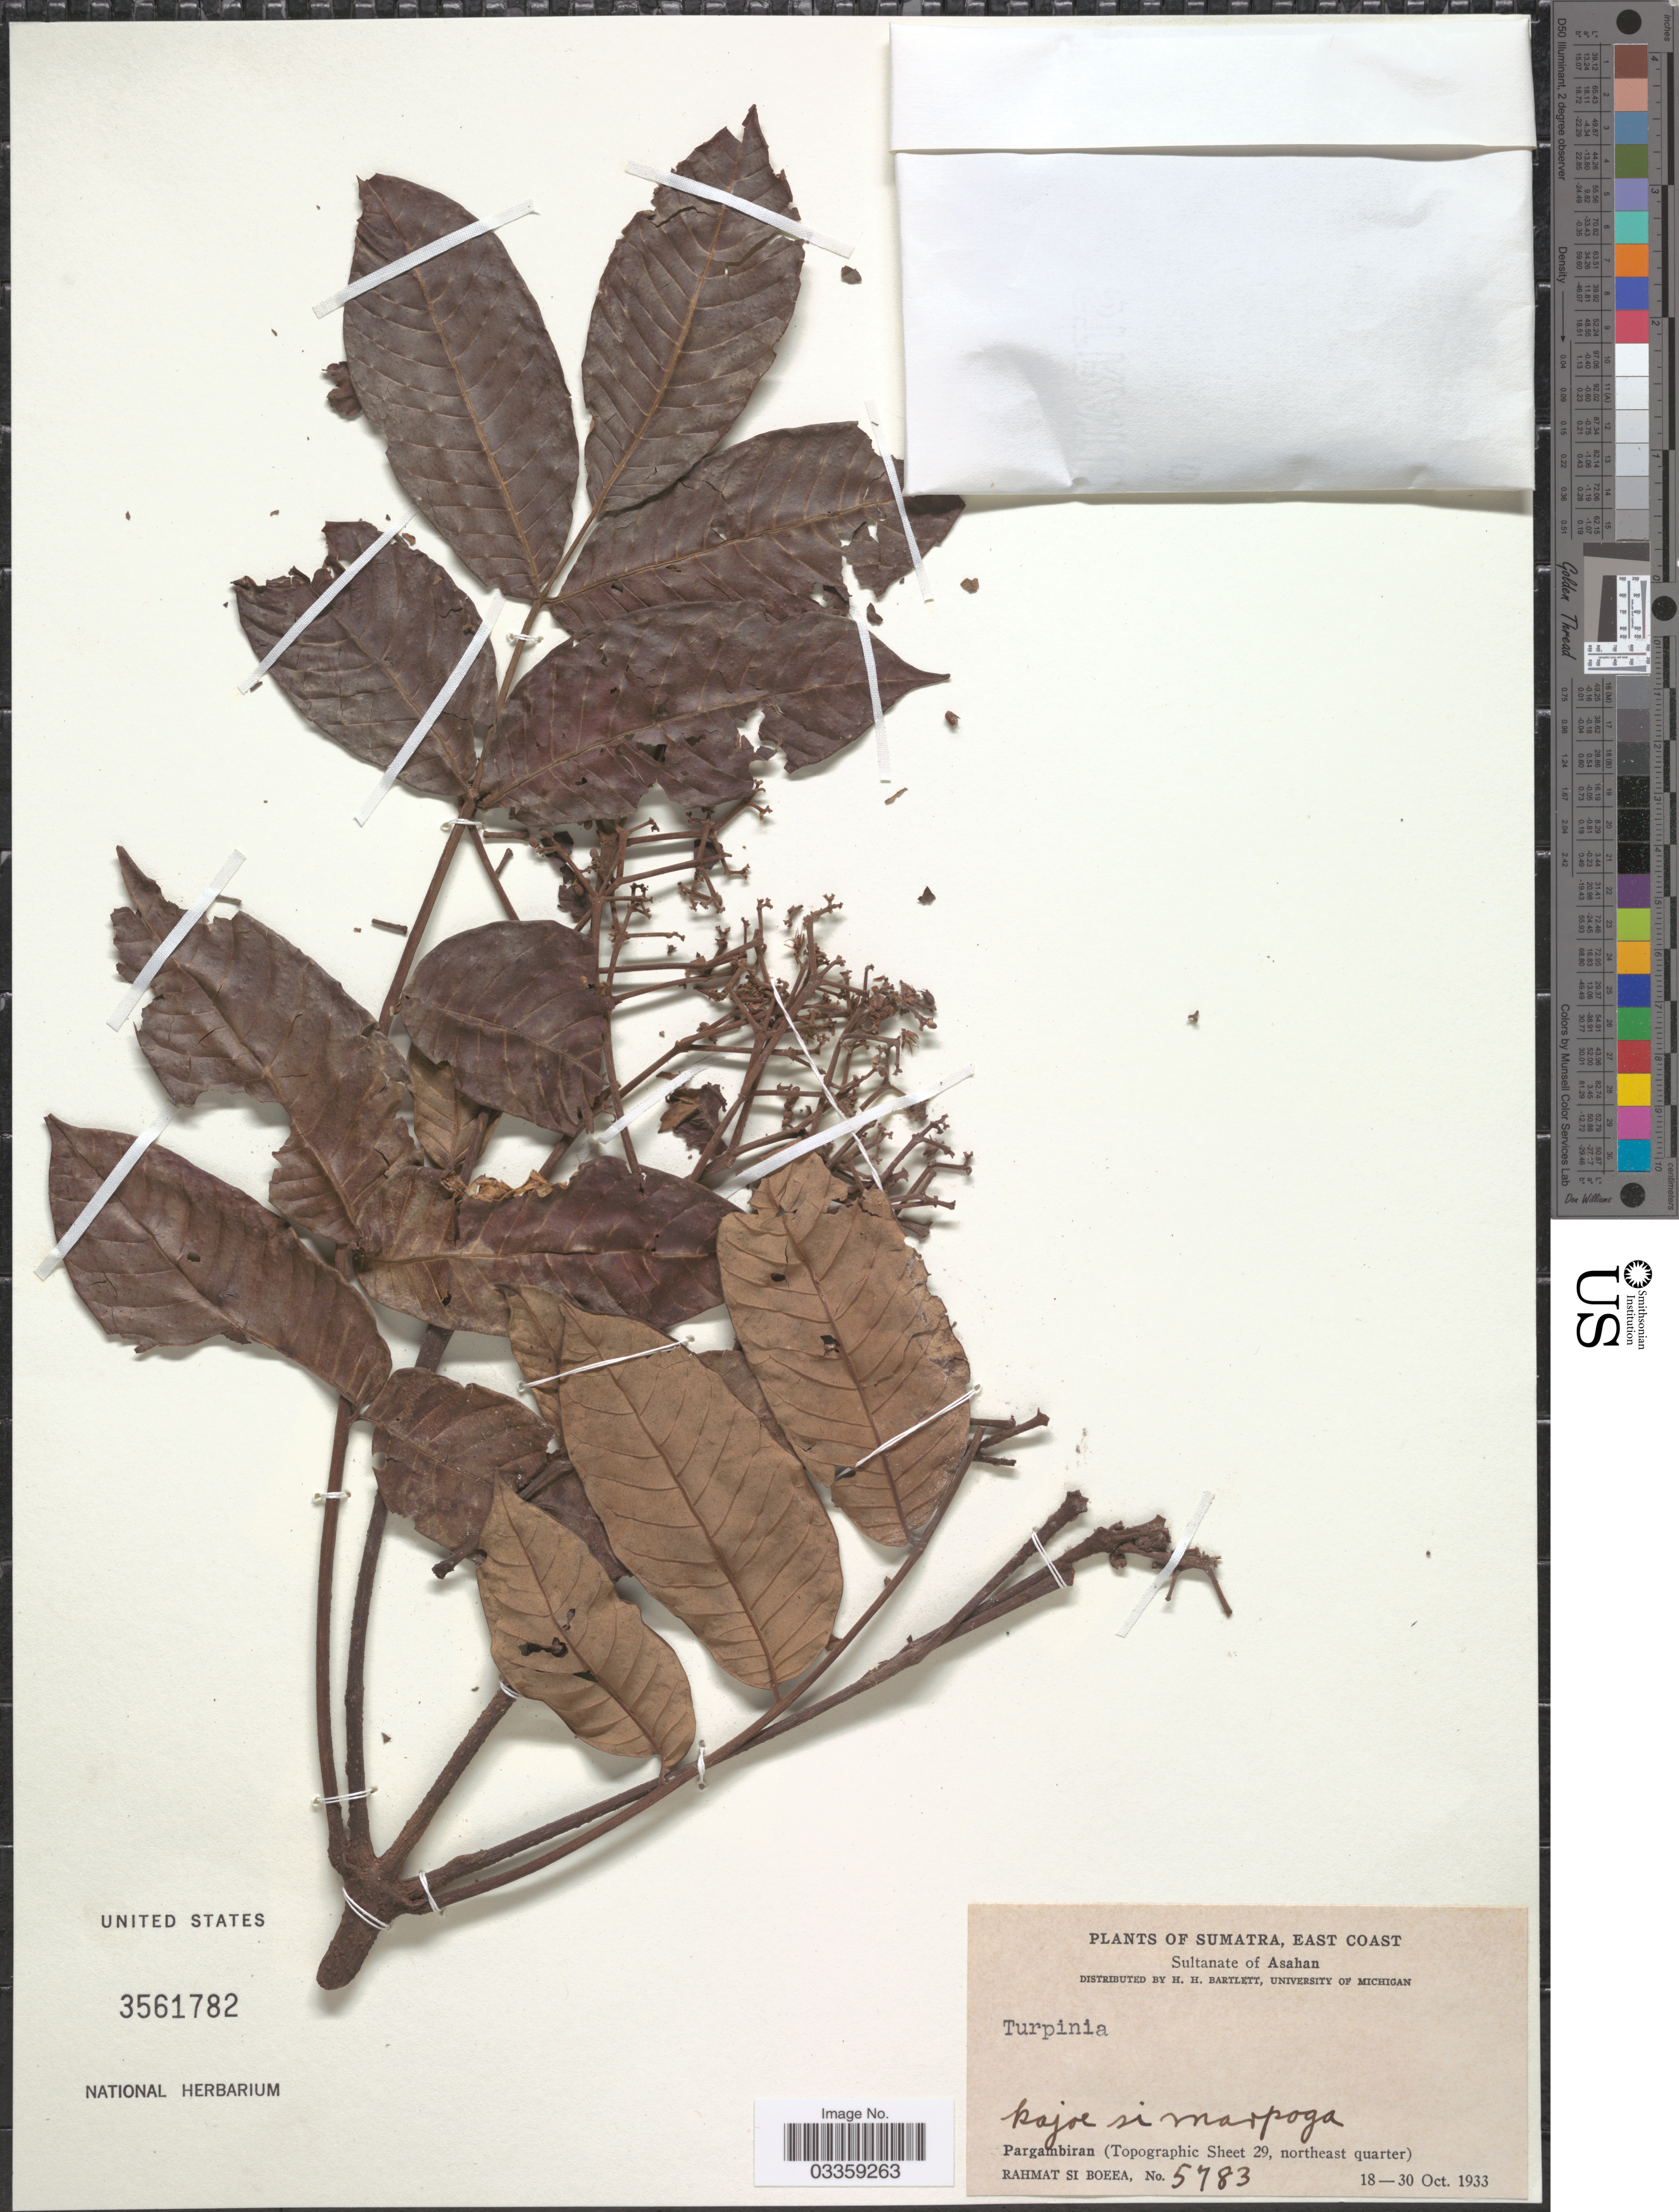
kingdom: Plantae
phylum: Tracheophyta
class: Magnoliopsida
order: Crossosomatales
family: Staphyleaceae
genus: Turpinia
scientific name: Turpinia sp.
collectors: Rahmat Si Boeea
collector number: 5783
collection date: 1933-10-18/1933-10-30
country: Indonesia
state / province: Sumatra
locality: East Coast, Sultanate of Asahan, Pargambiran (Topographic Sheet 29, northeast quarter).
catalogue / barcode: US 3561782